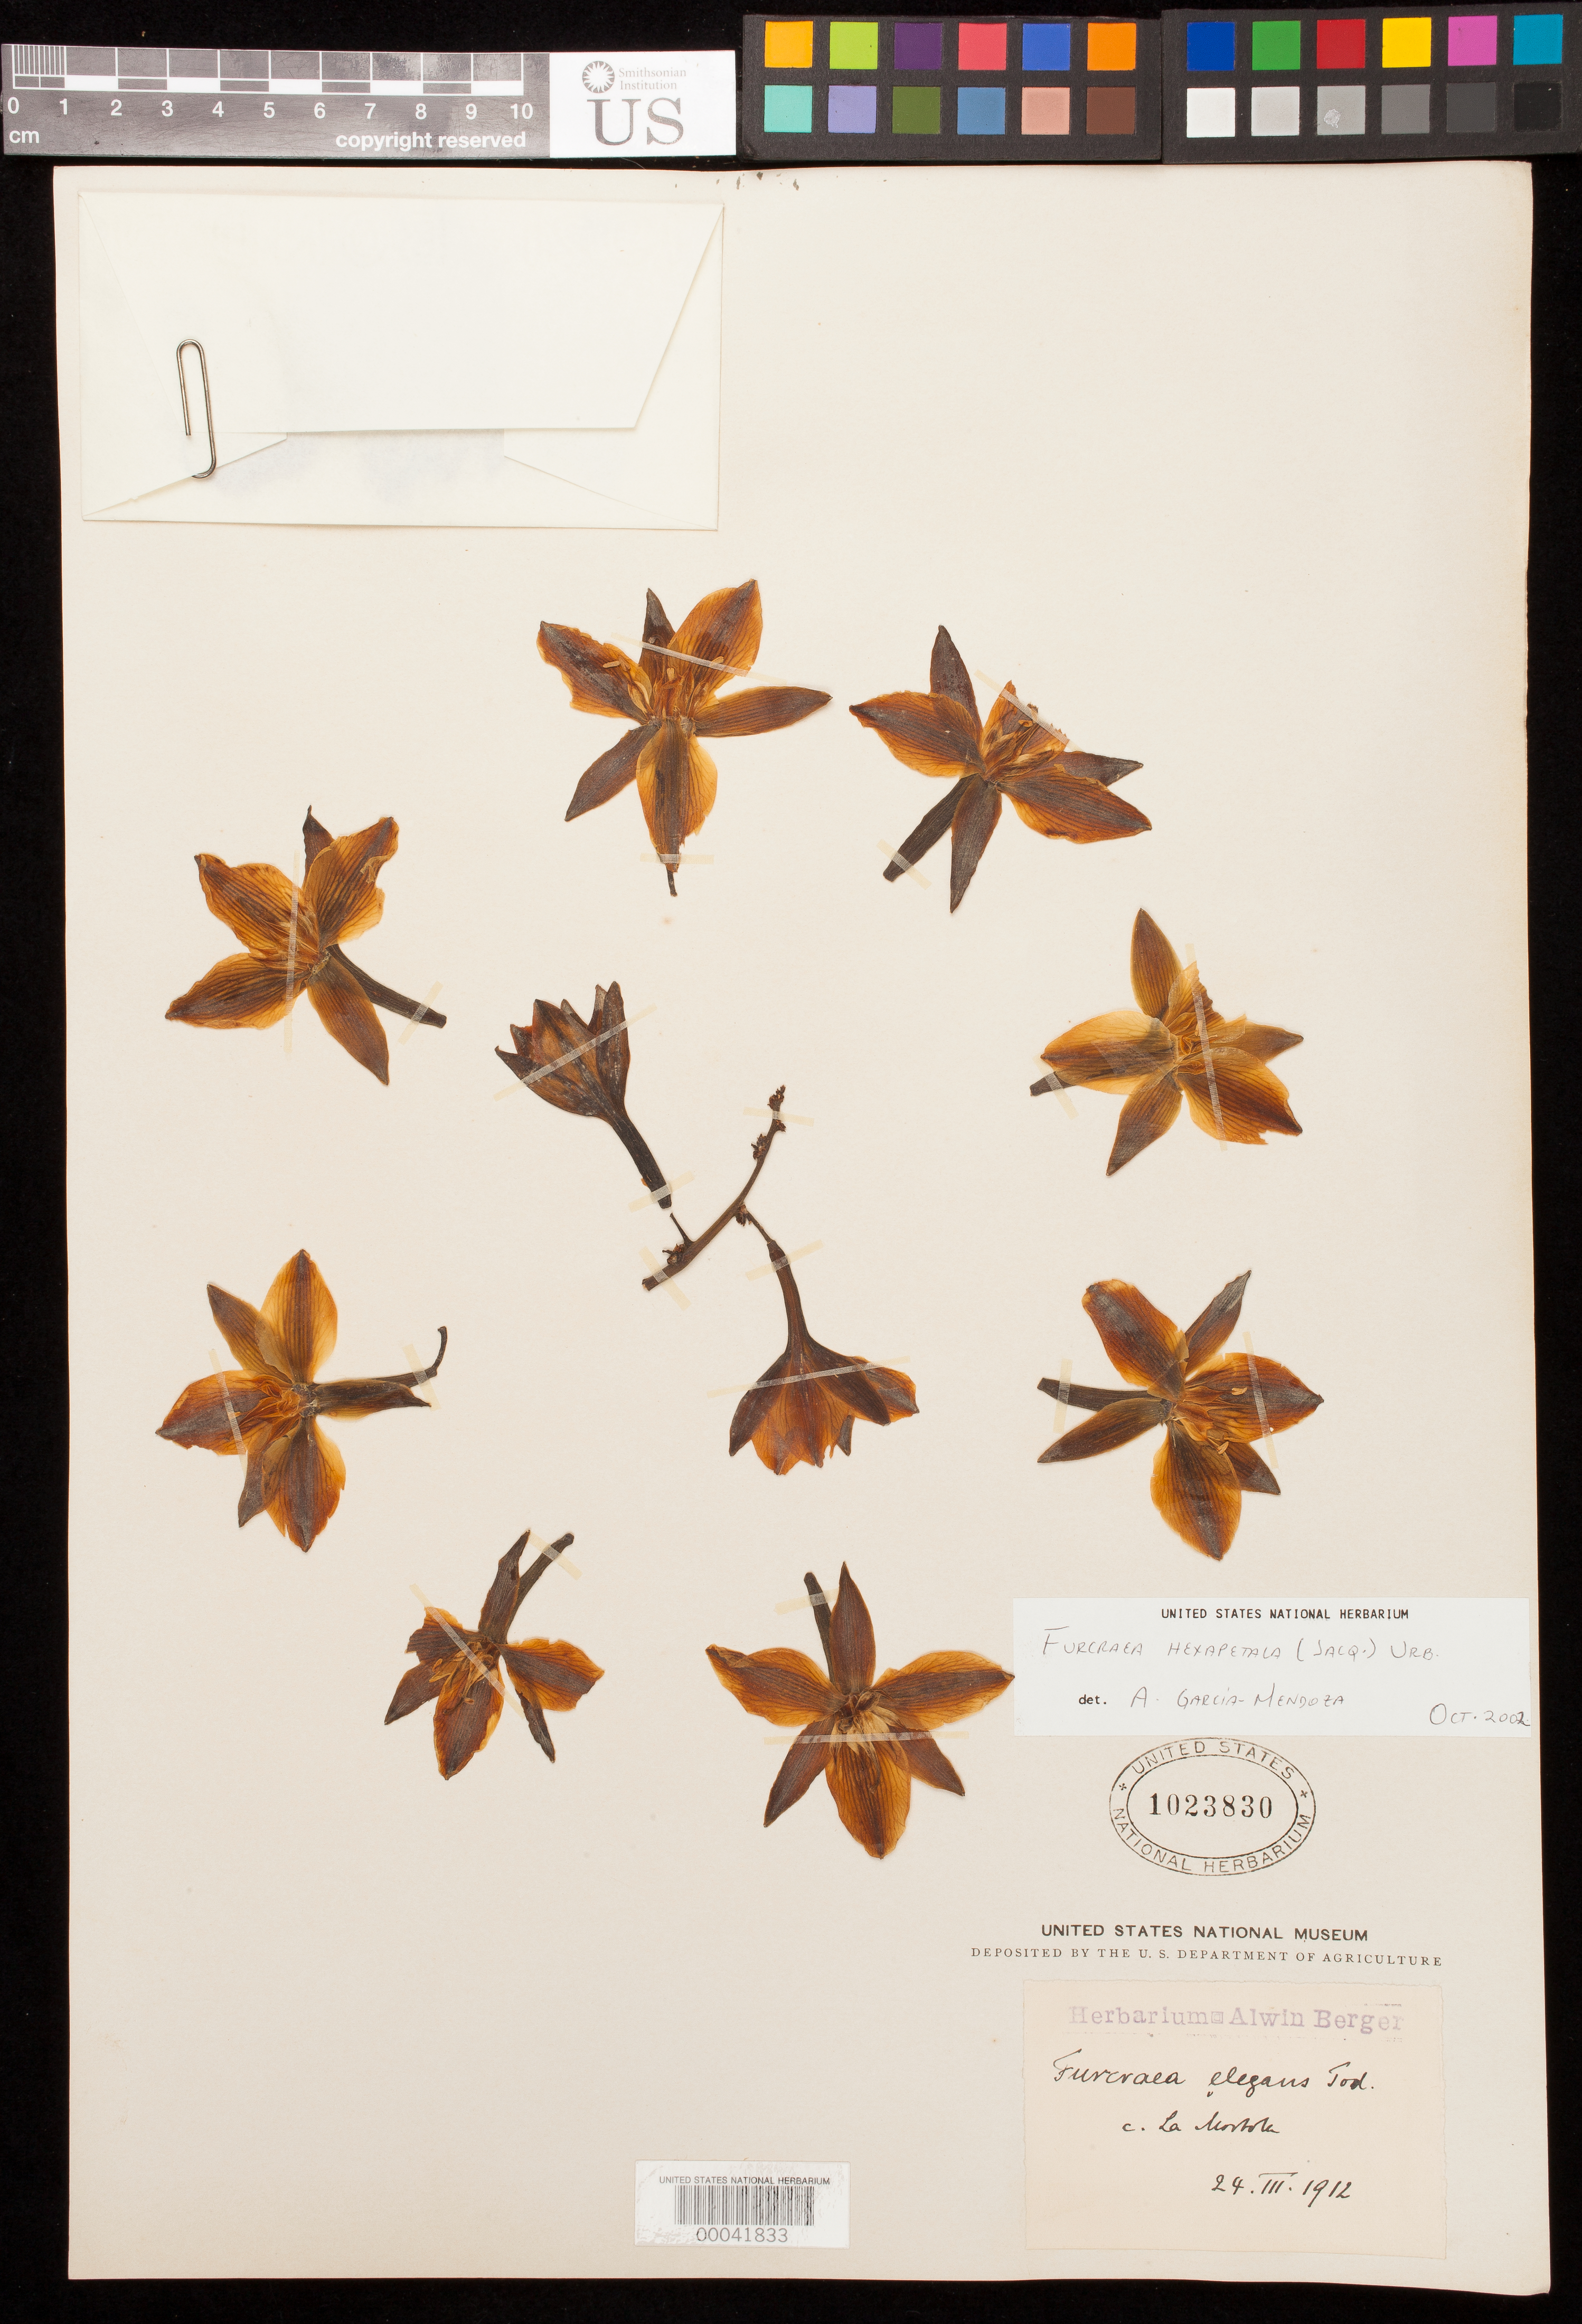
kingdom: Plantae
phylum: Tracheophyta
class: Liliopsida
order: Asparagales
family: Asparagaceae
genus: Furcraea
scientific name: Furcraea hexapetala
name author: (Jacq.) Urb.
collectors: A. Berger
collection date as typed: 24 Mar 1912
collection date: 1912-03-24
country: Mexico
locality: E of Monserrat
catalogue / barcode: US 1023830